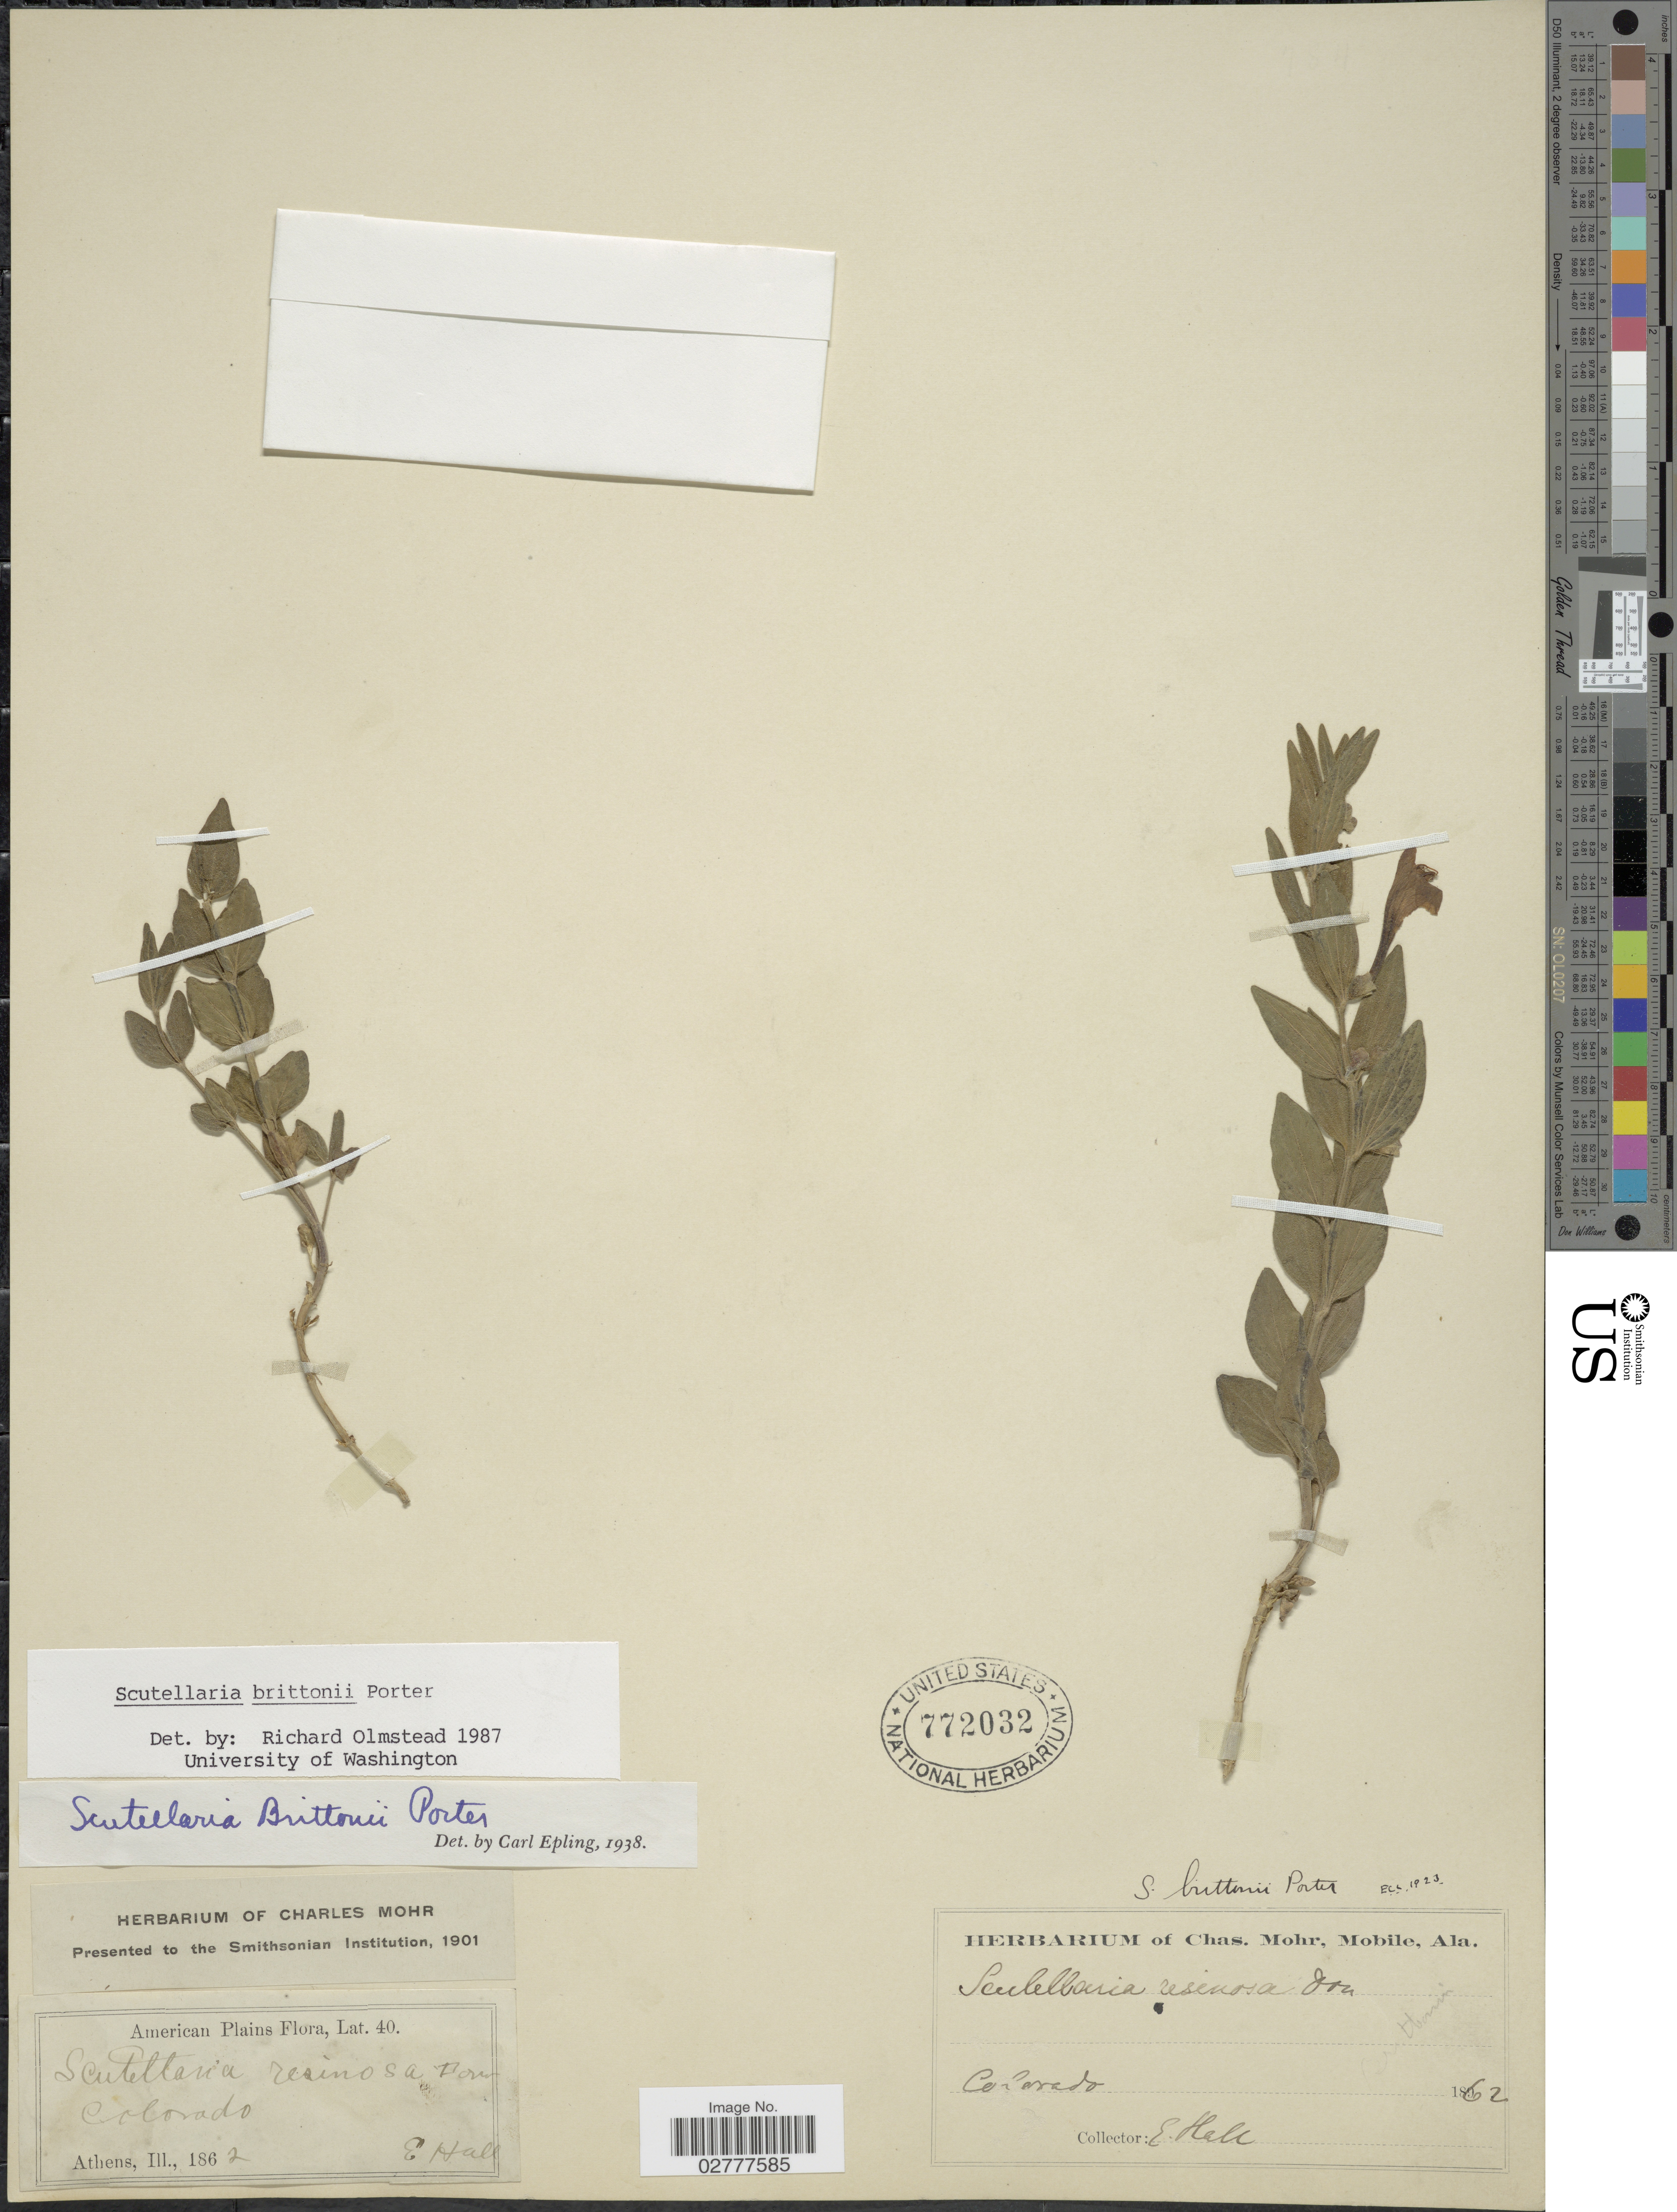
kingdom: Plantae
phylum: Tracheophyta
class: Magnoliopsida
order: Lamiales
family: Lamiaceae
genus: Scutellaria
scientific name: Scutellaria brittonii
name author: Porter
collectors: E. Hall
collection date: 1862-03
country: United States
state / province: Colorado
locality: American Plains, Athens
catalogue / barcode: US 772032